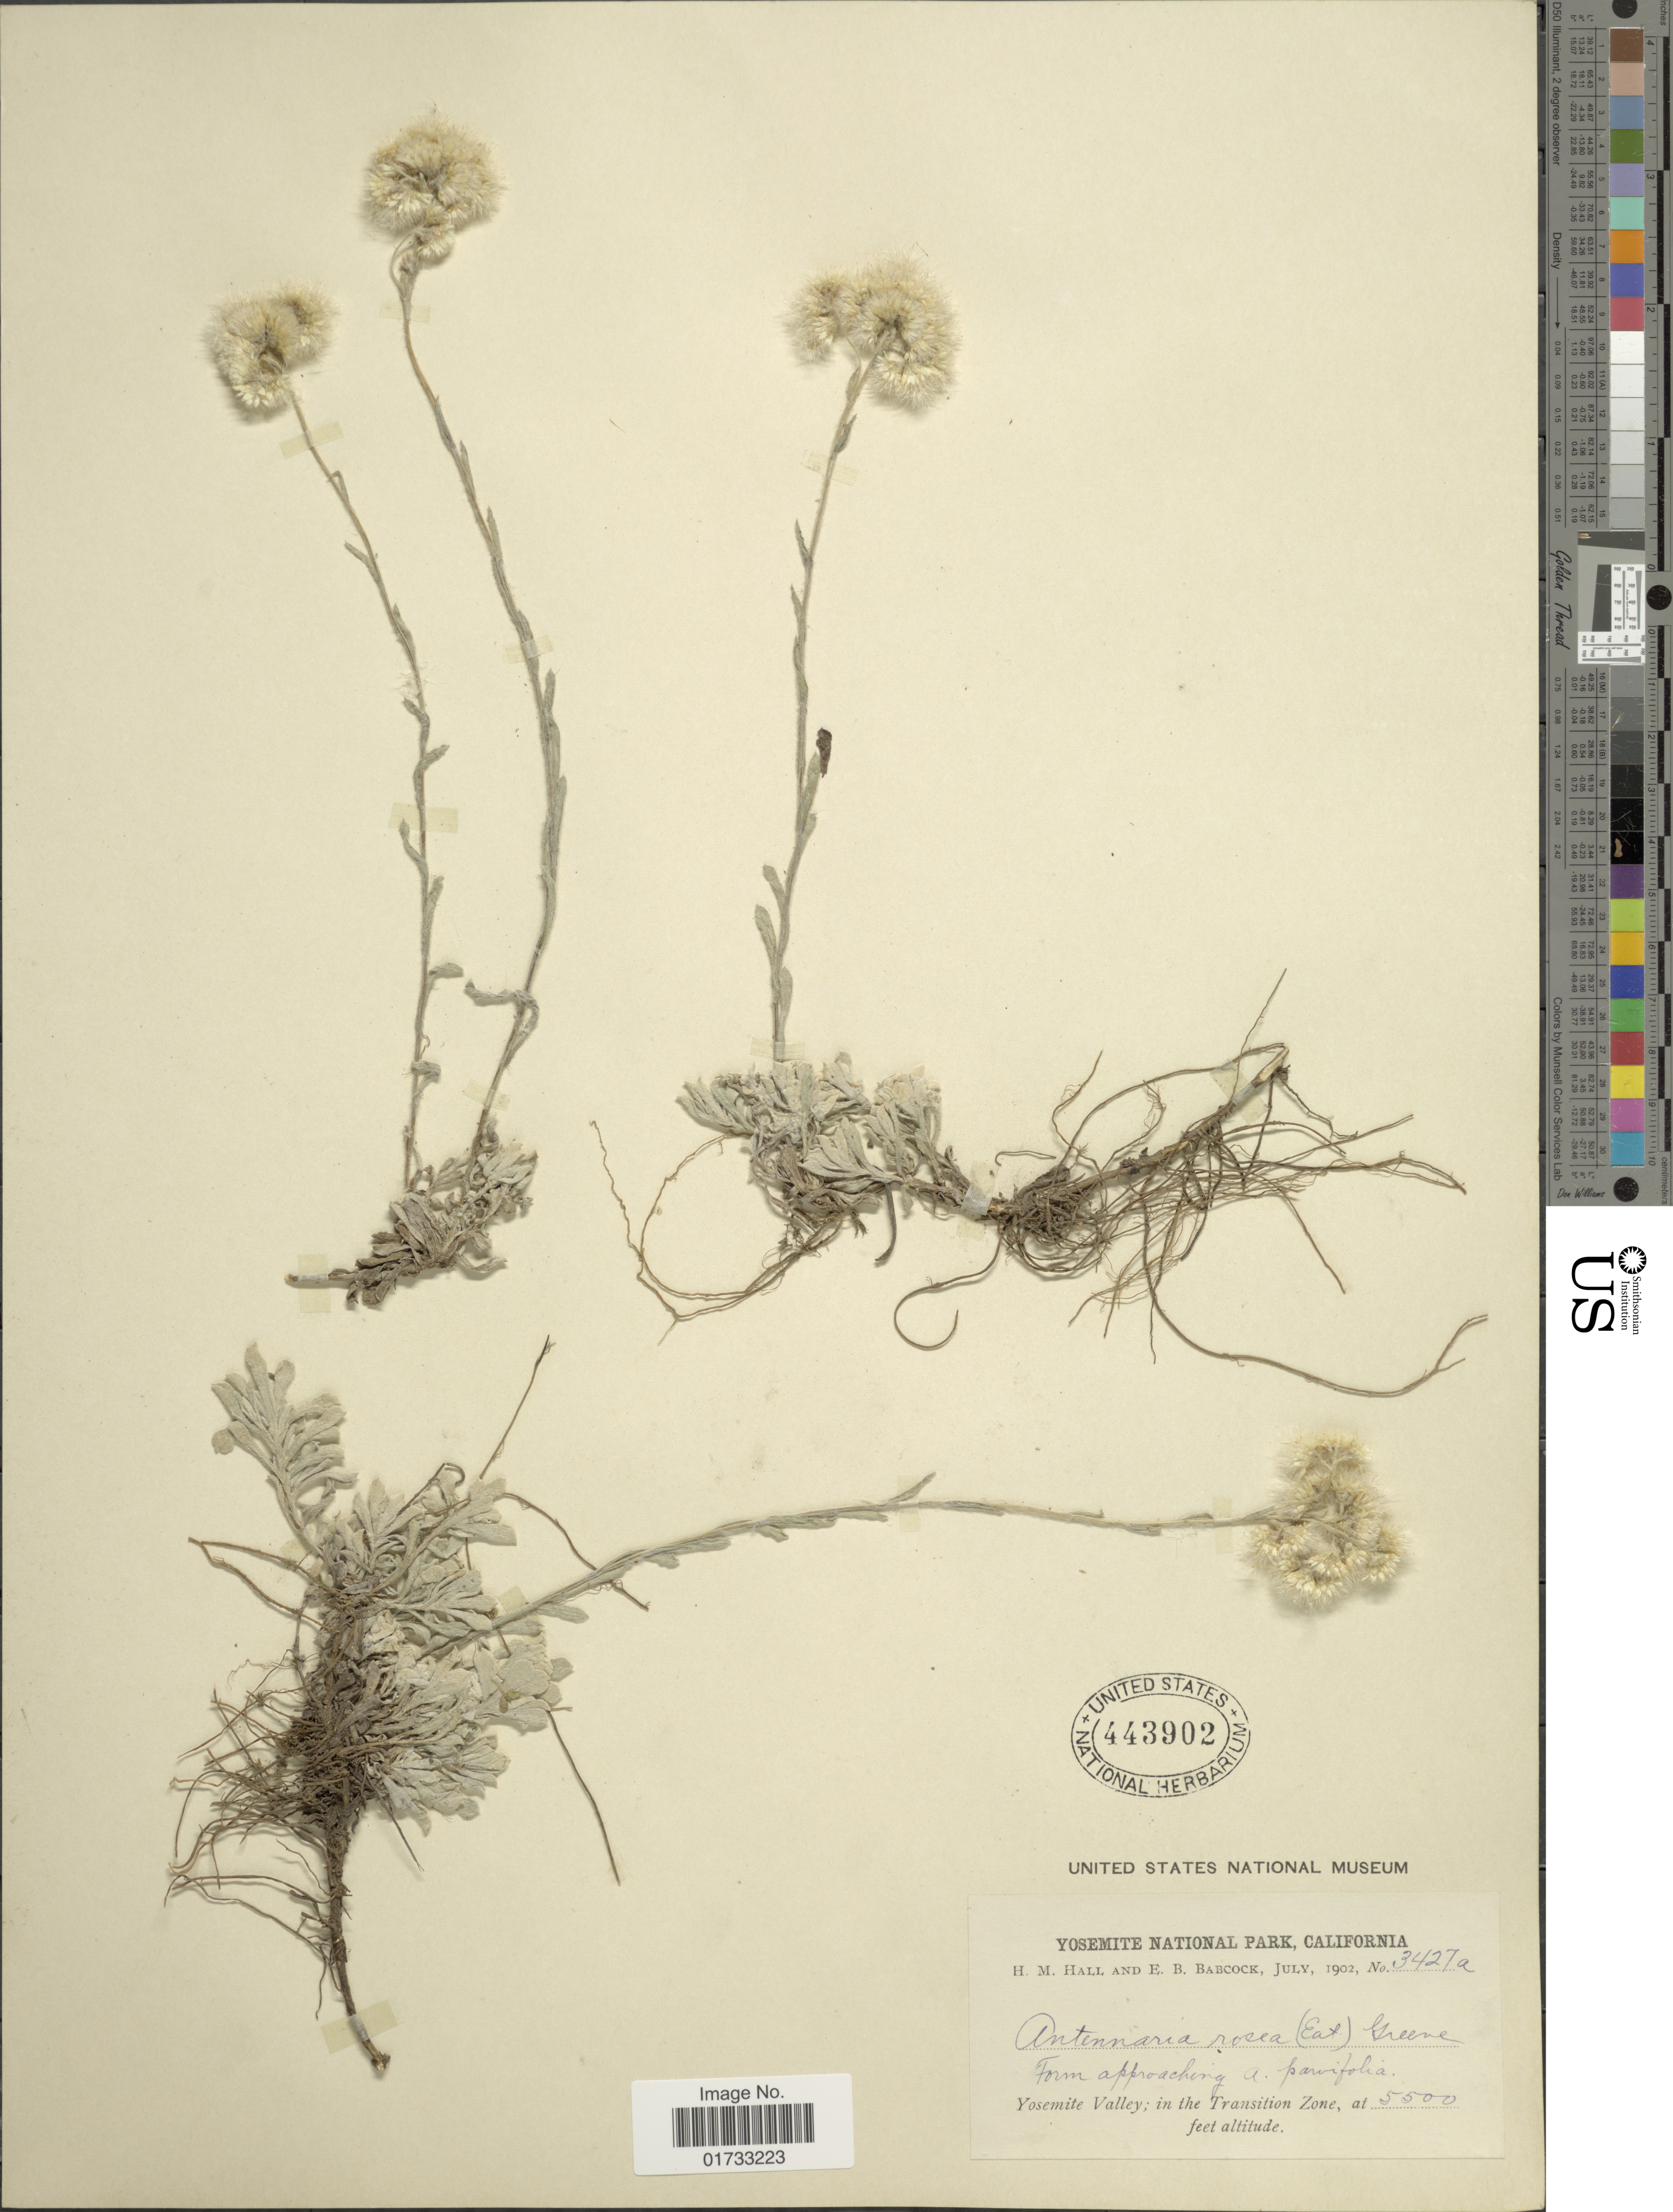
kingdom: Plantae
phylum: Tracheophyta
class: Magnoliopsida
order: Asterales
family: Asteraceae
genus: Antennaria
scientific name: Antennaria rosea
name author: Greene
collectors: H. M. Hall & E. B. Babcock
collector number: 3427a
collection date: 1902-07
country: United States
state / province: California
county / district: Mariposa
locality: Yosemite National Park, from approachin a. parwifolia, Yosemite Valley; in the Transition Zone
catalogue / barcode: US 443902